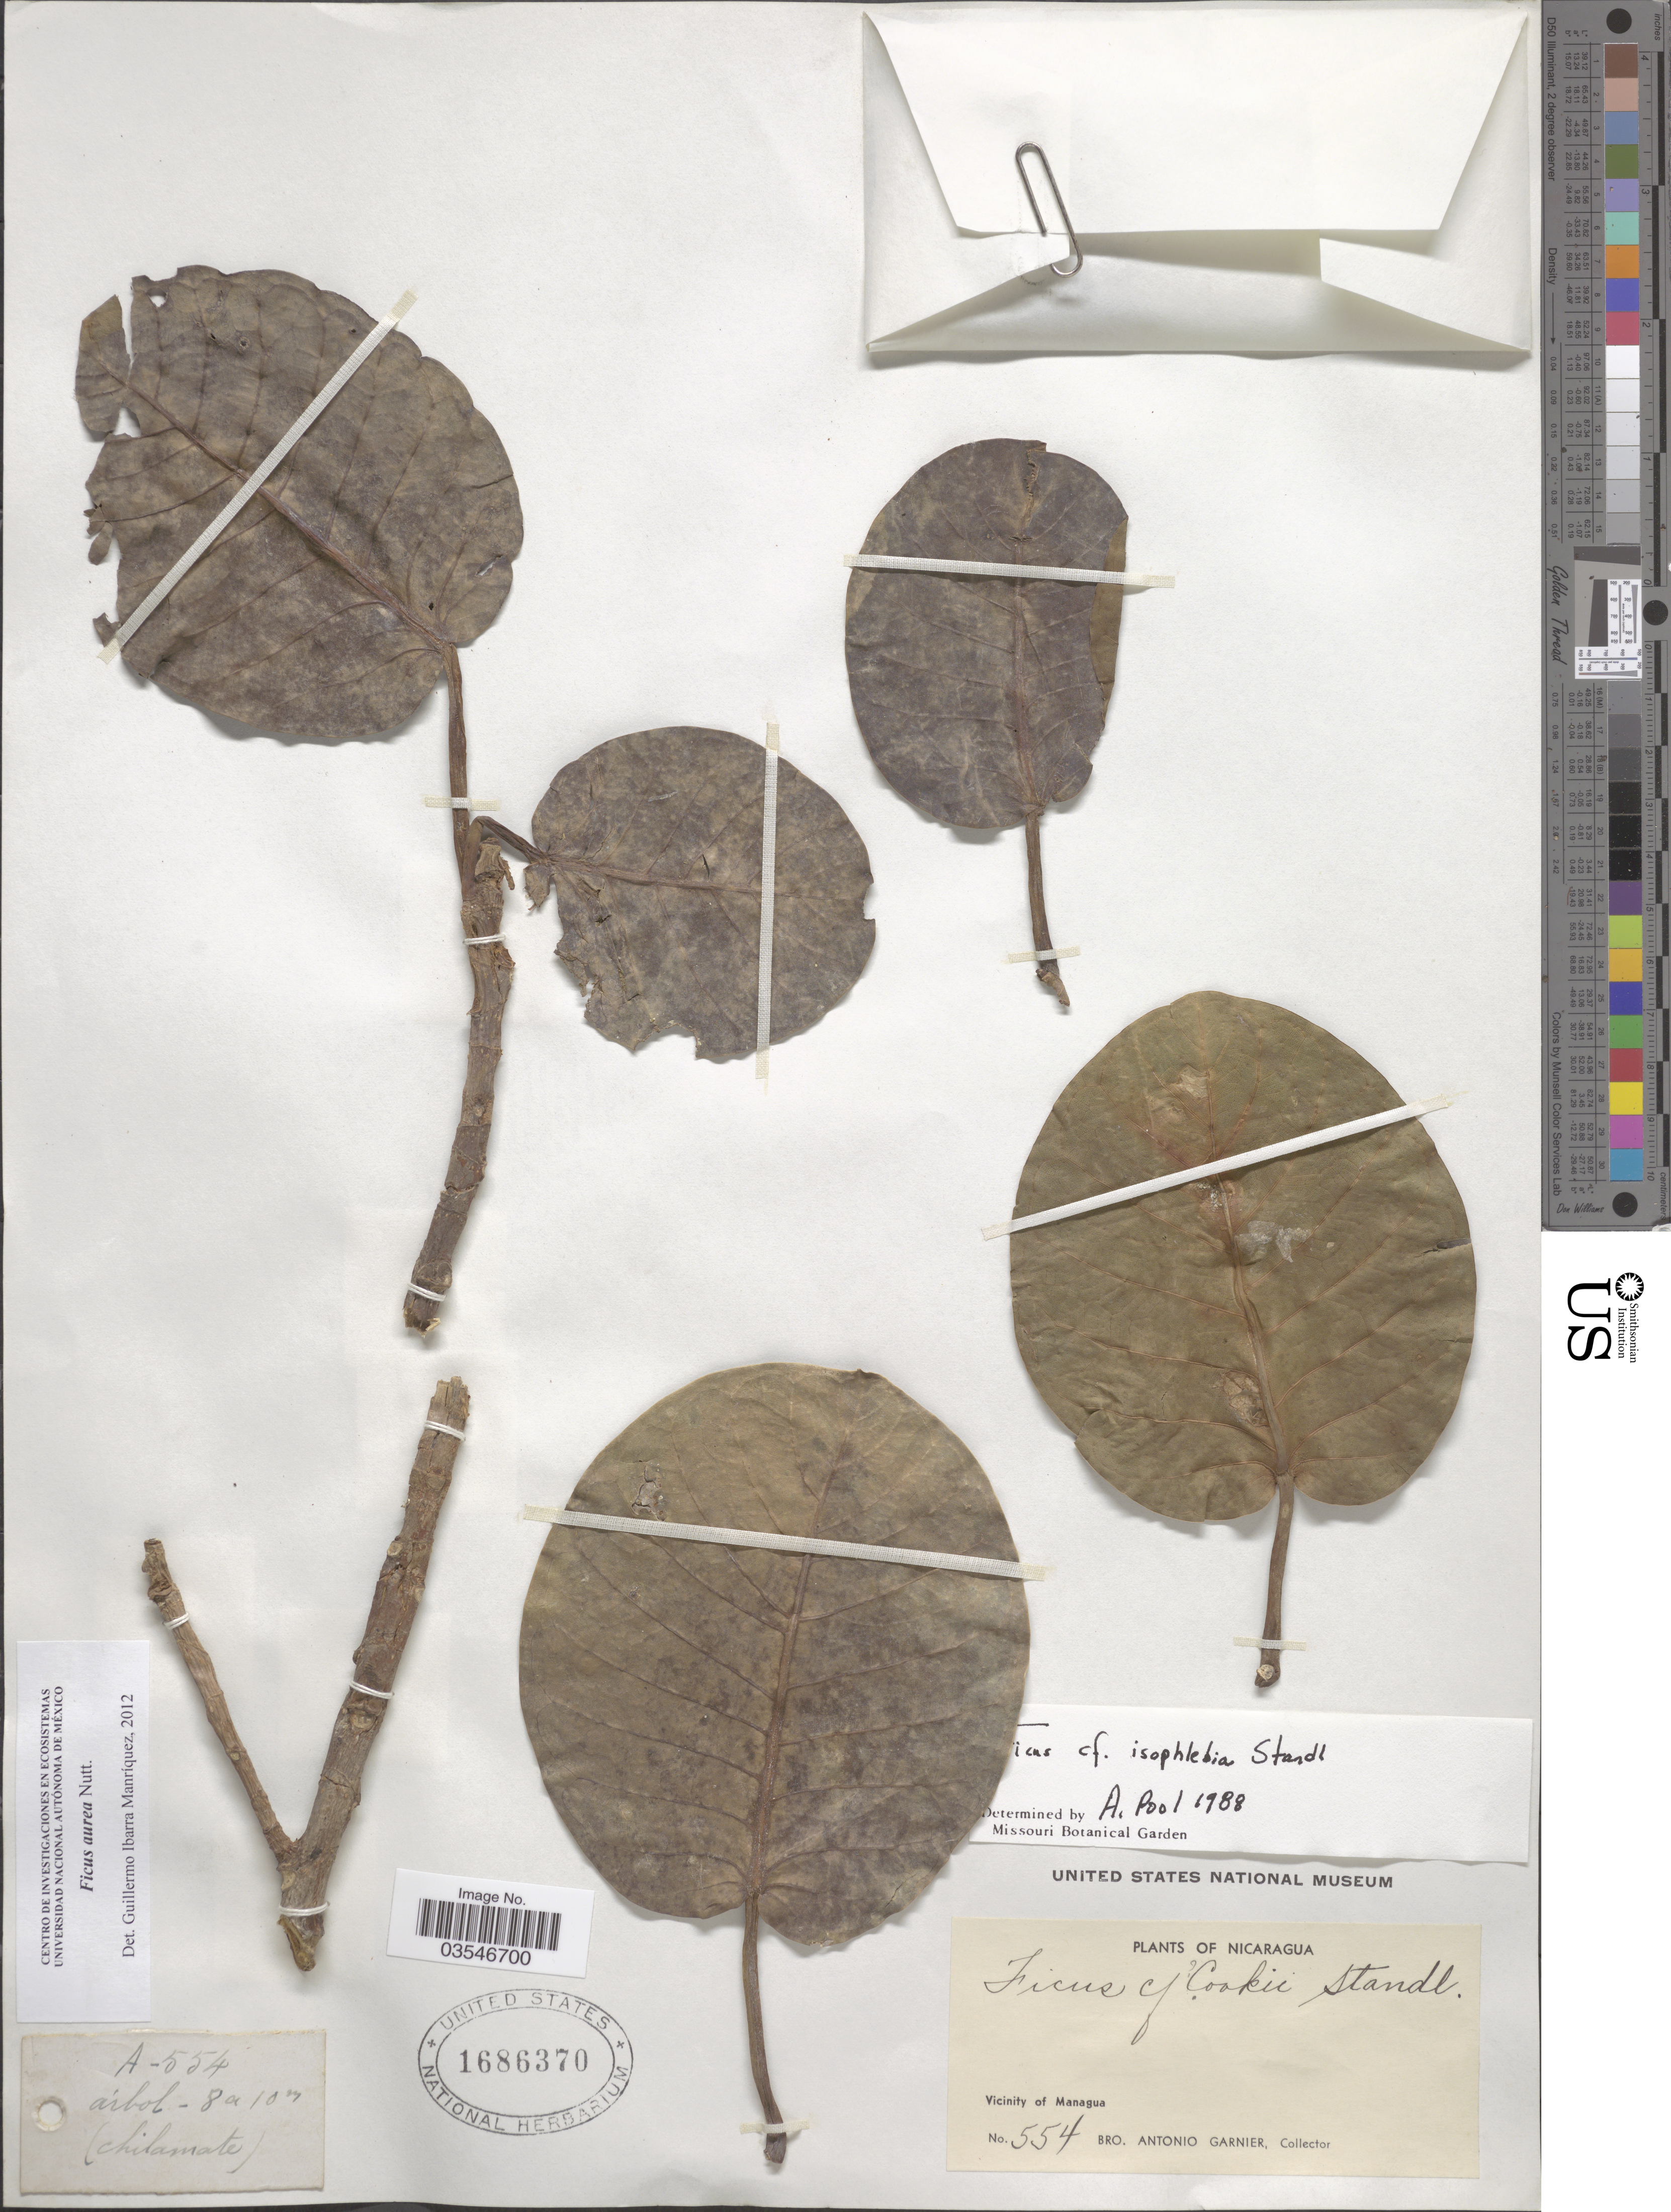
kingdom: Plantae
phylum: Tracheophyta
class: Magnoliopsida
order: Rosales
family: Moraceae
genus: Ficus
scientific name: Ficus aurea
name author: Nutt.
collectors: Bro. A. Garnier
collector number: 554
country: Nicaragua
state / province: Managua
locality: Vicinity of Managua.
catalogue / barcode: US 1686370